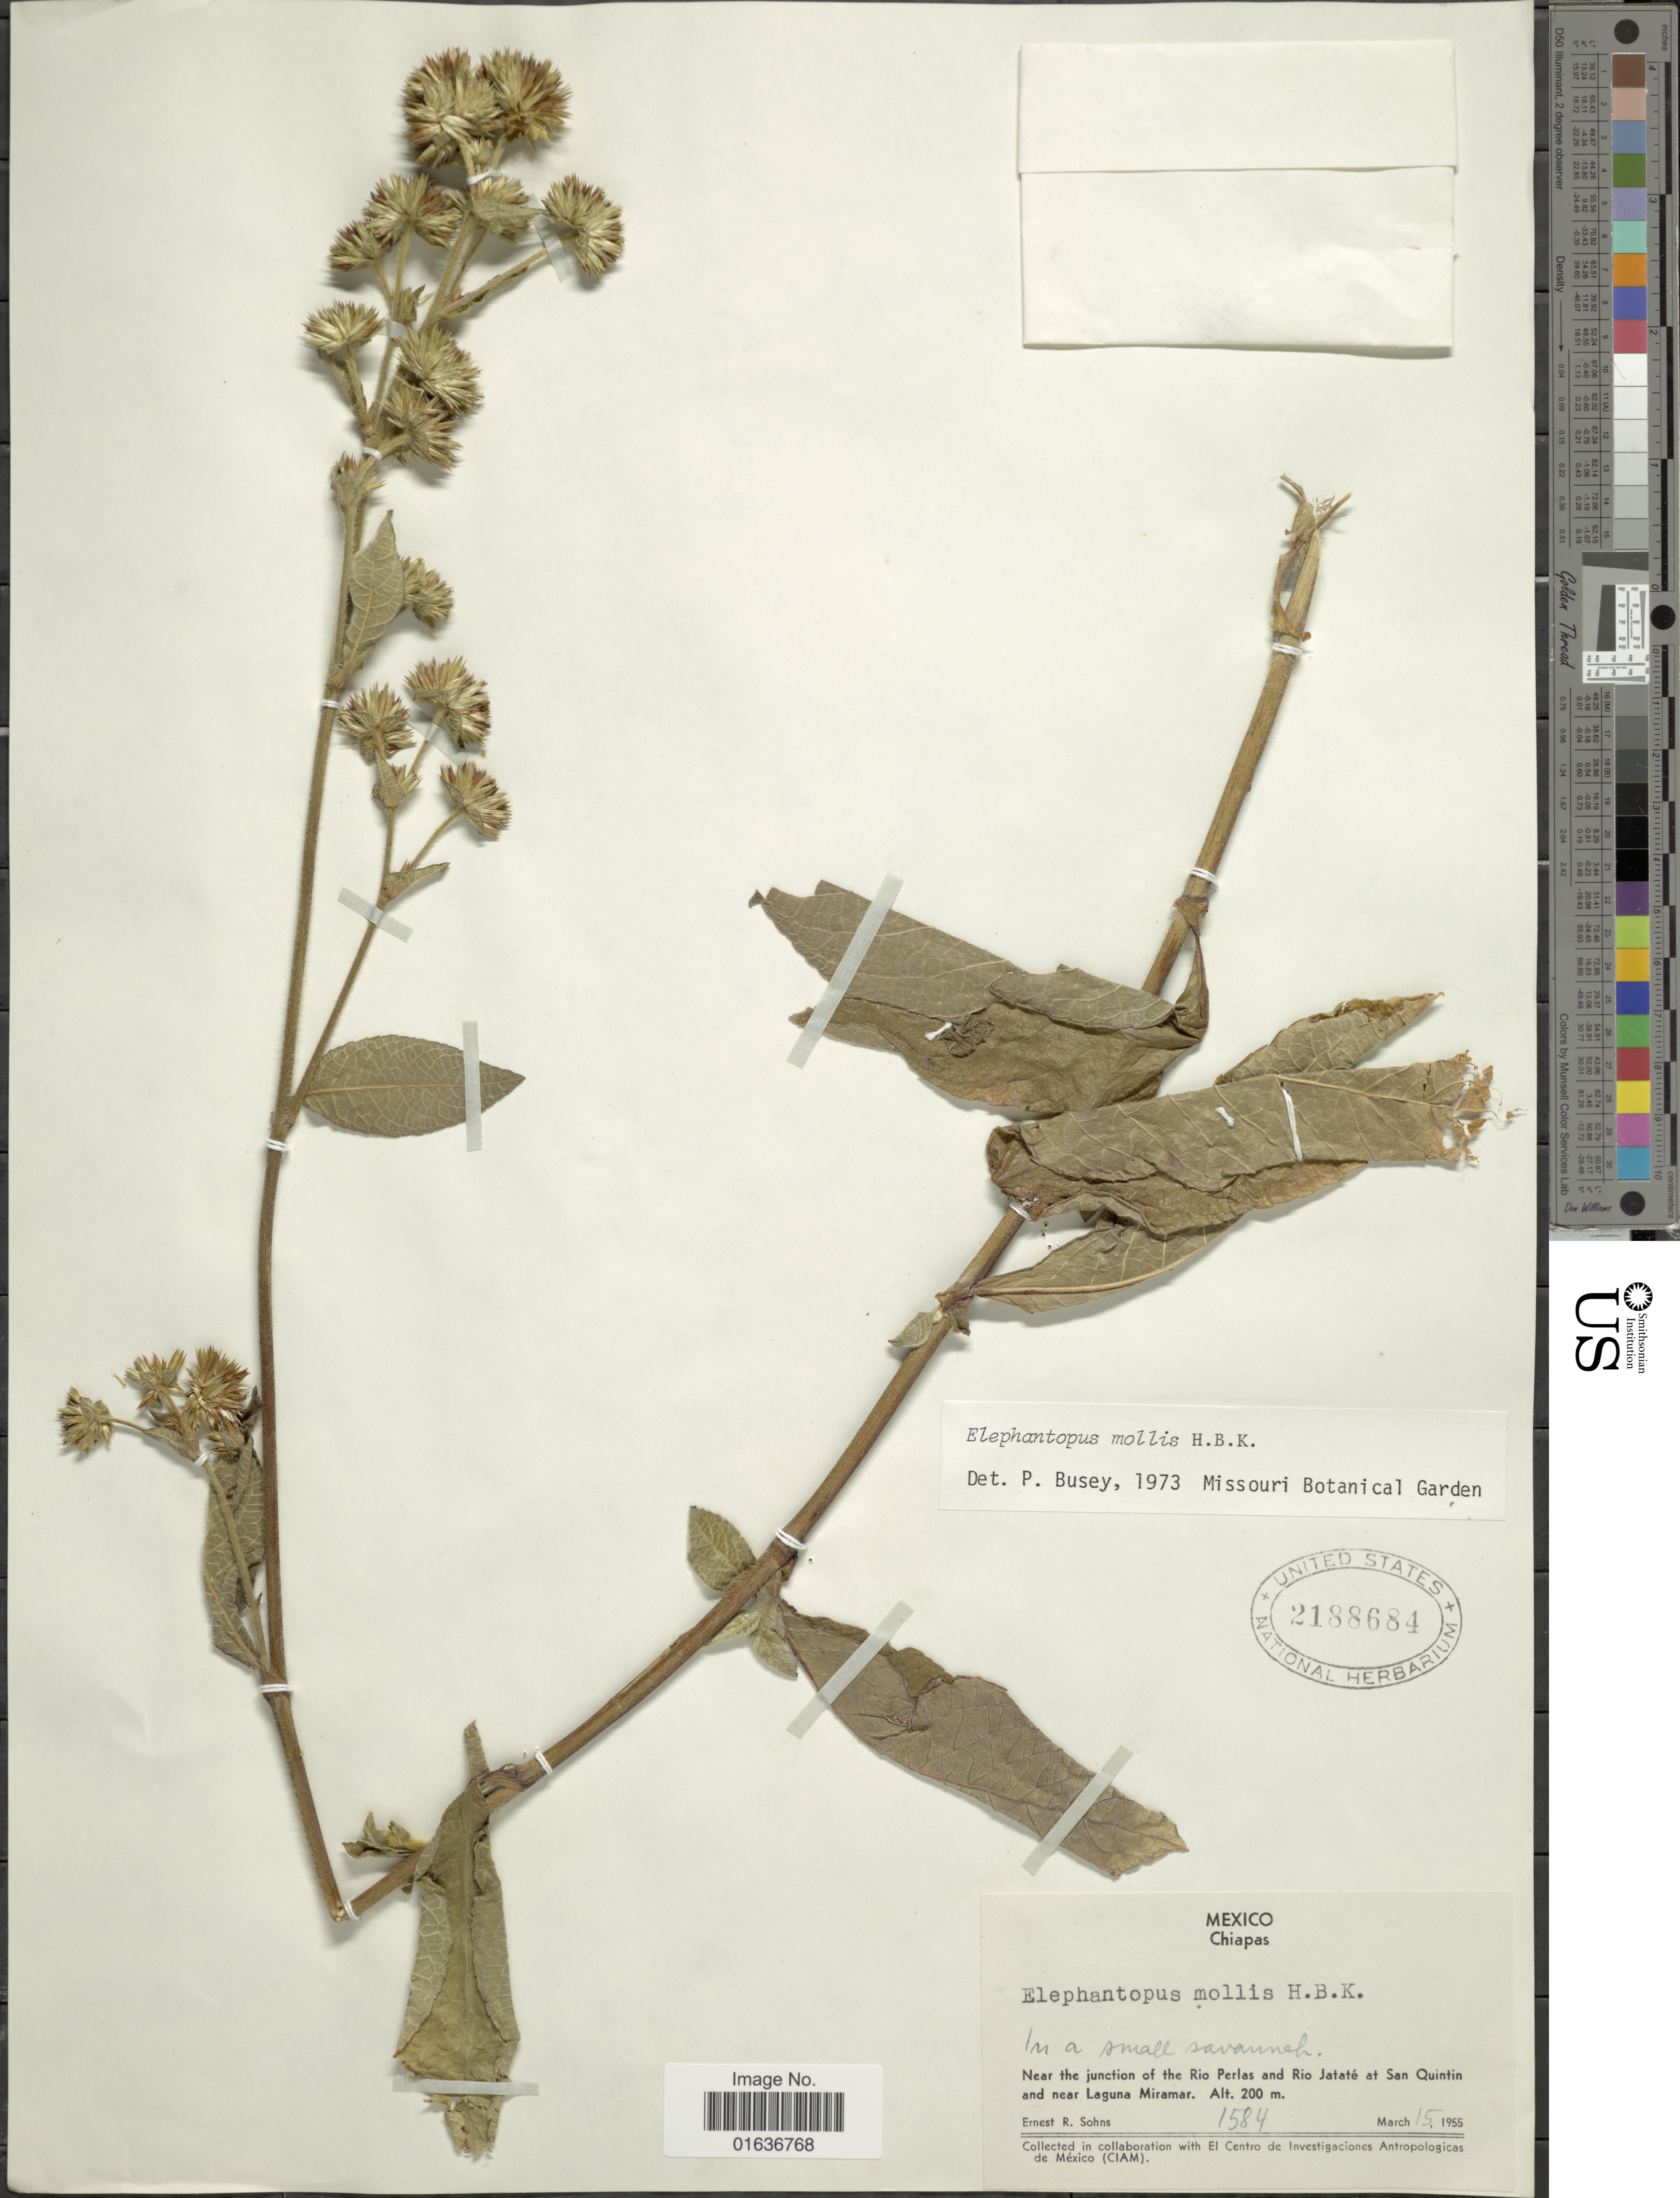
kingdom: Plantae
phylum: Tracheophyta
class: Magnoliopsida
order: Asterales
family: Asteraceae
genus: Elephantopus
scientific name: Elephantopus mollis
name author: Kunth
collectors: E. R. Sohns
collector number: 1584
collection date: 1955-03-15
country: Mexico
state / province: Chiapas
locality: In a small savannah, near the junction of the Rio Perlas and Rio Jatate at San Quintin and near Laguna Miramar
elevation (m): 200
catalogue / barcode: US 2188684